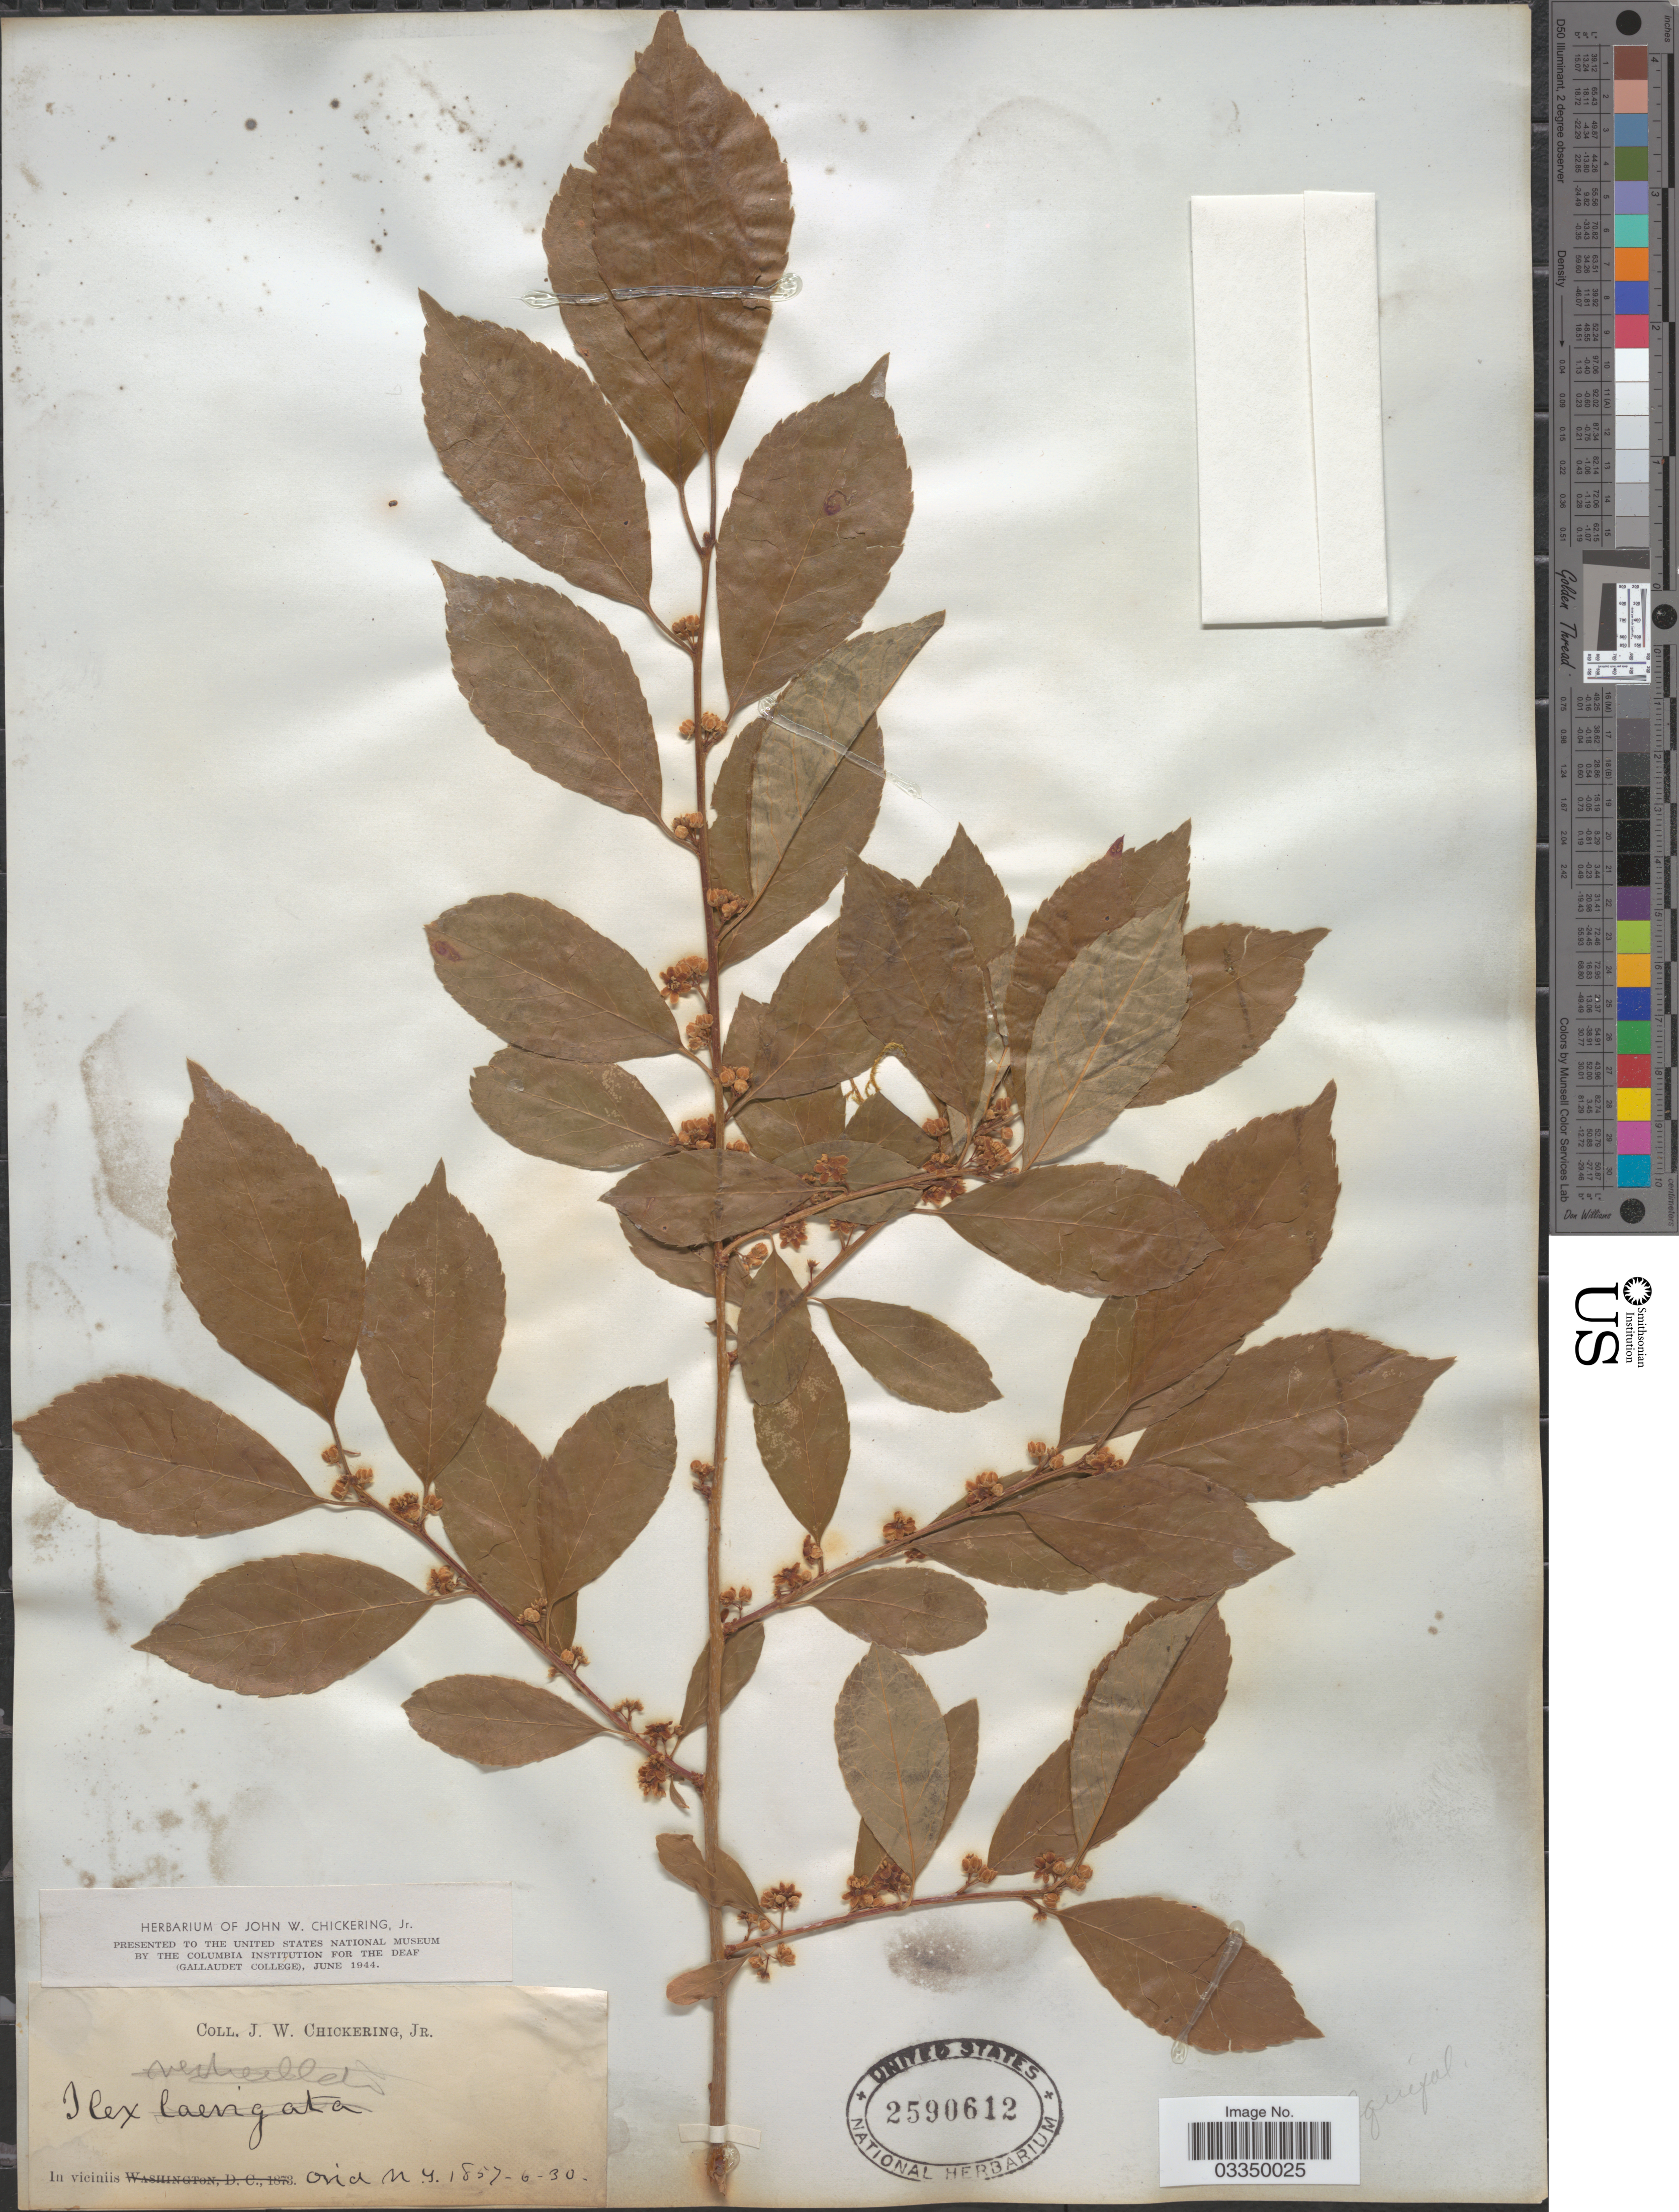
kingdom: Plantae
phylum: Tracheophyta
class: Magnoliopsida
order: Aquifoliales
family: Aquifoliaceae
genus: Ilex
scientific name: Ilex laevigata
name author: (Pursh) A. Gray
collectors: J. W. Chickering Jr.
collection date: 1857-06-30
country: United States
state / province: New York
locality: In viciniis Ovid.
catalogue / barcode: US 2590612